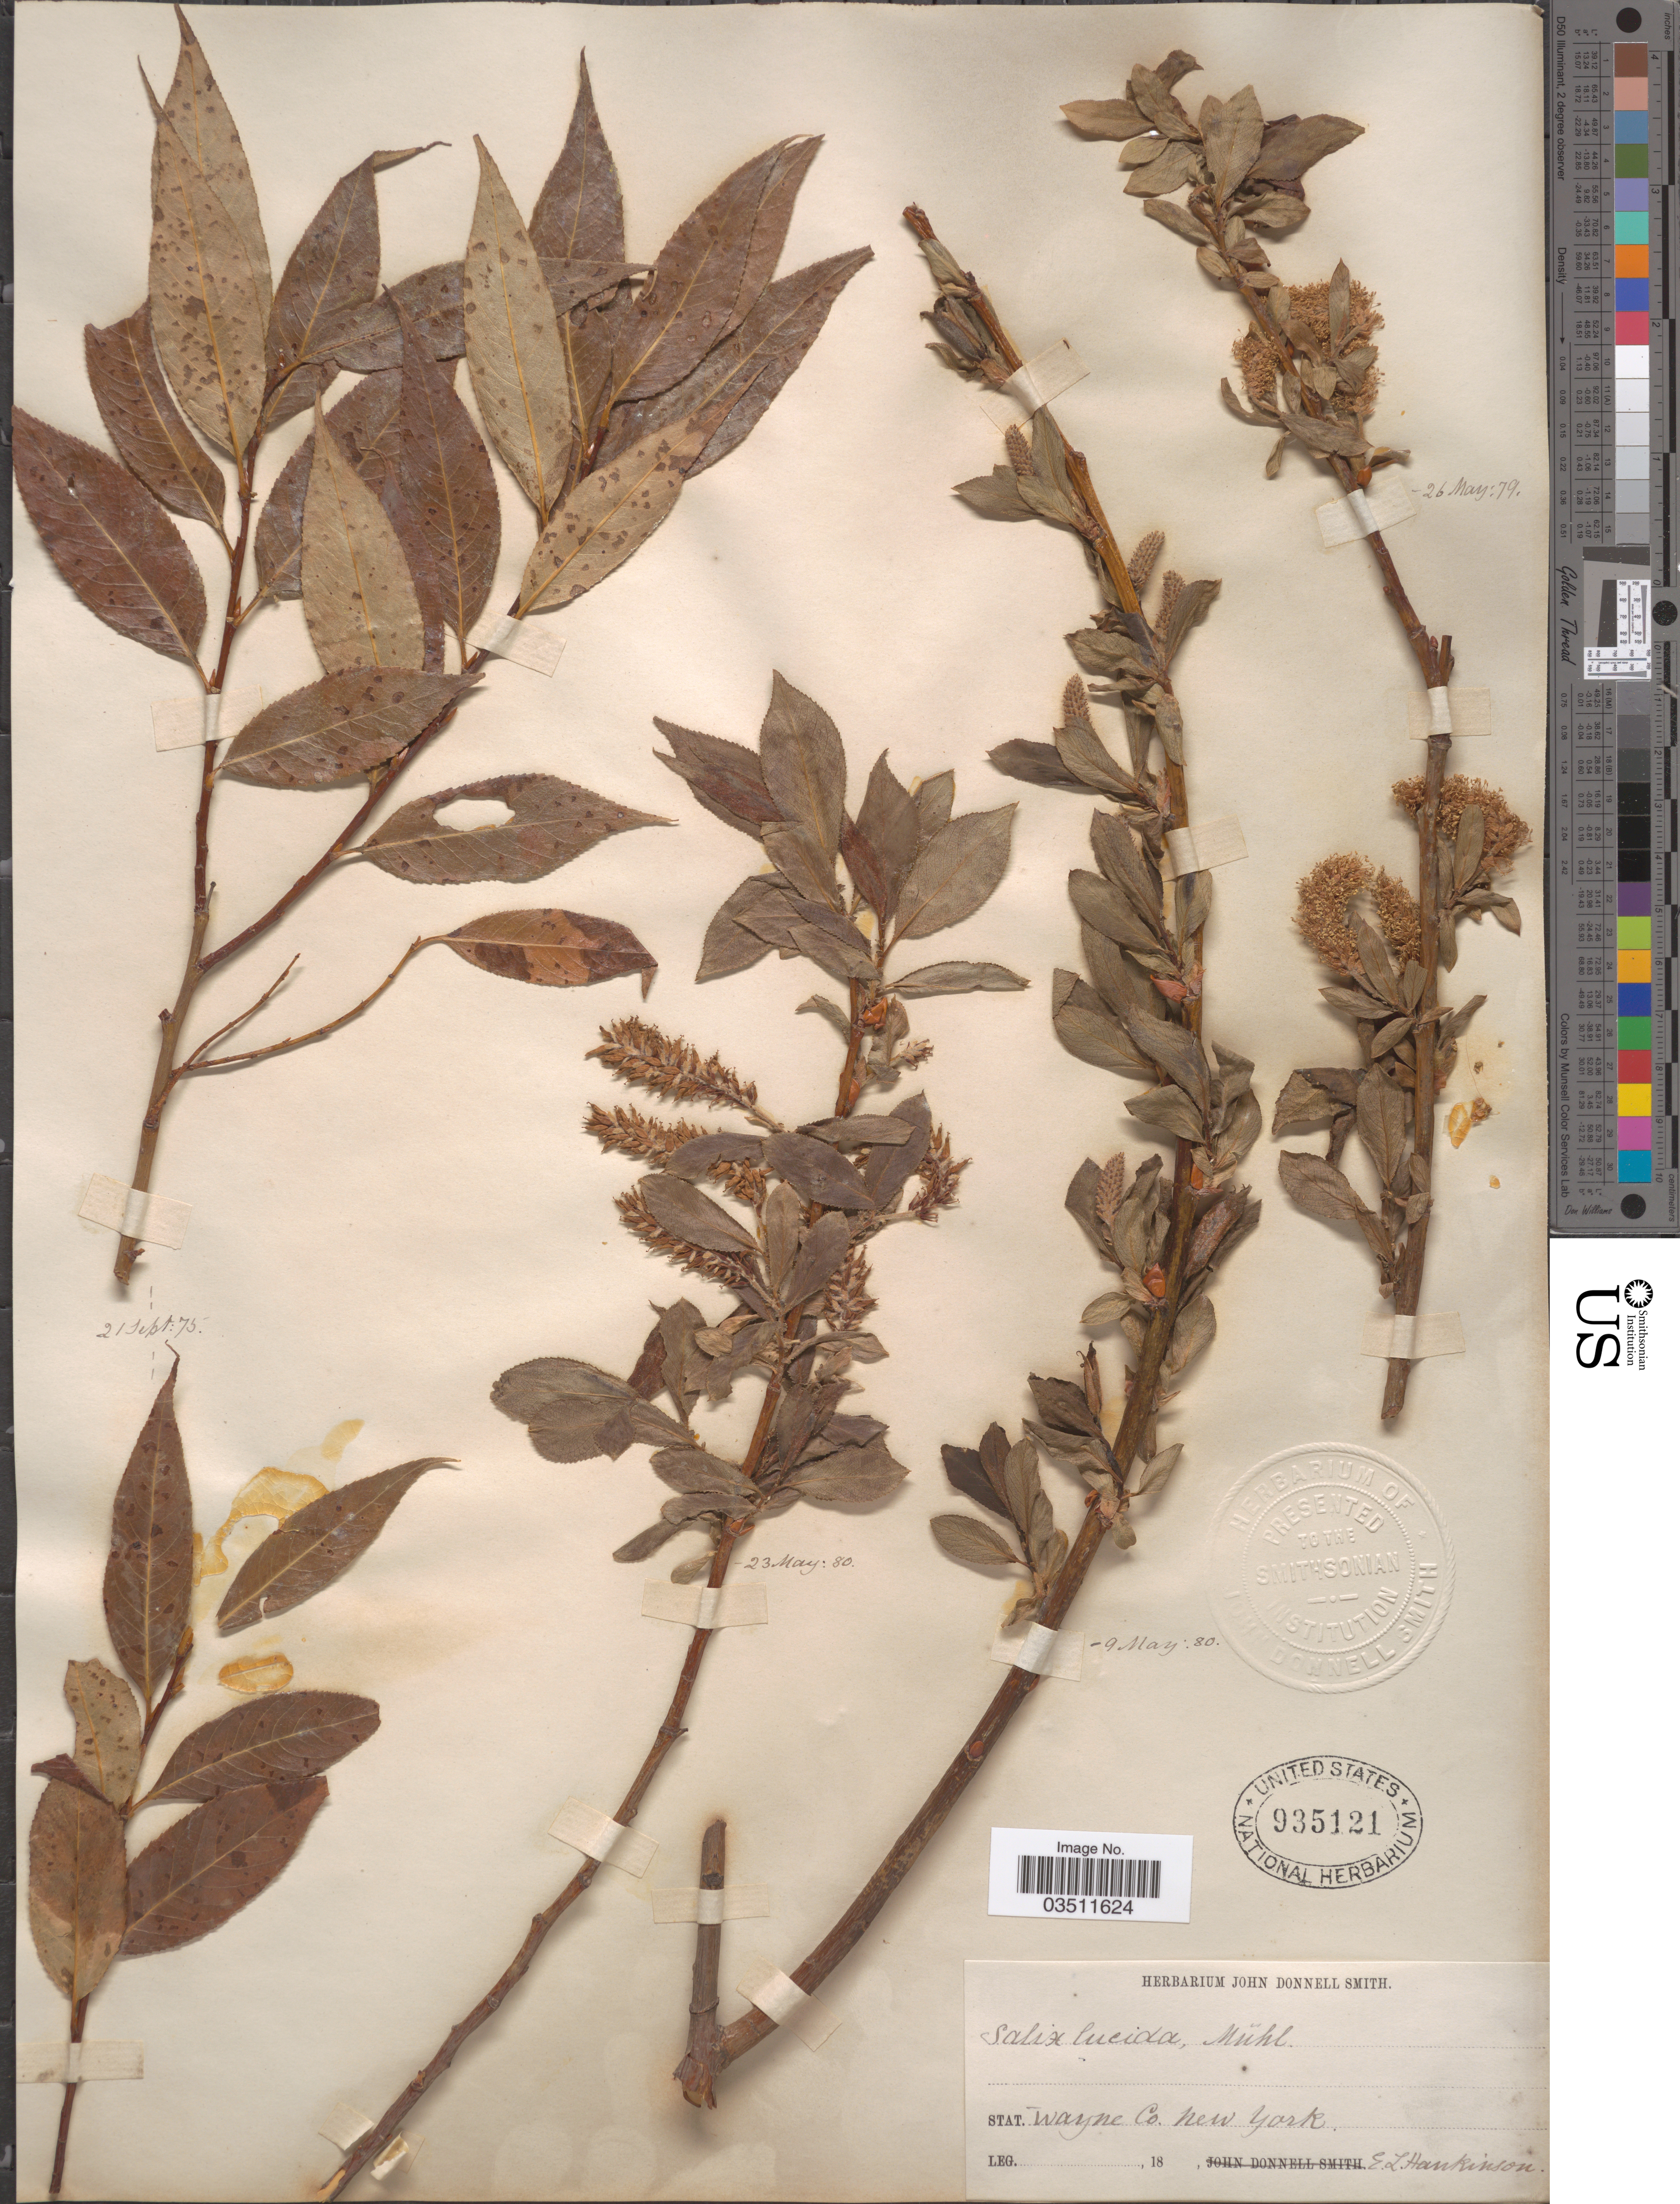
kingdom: Plantae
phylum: Tracheophyta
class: Magnoliopsida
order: Malpighiales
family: Salicaceae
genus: Salix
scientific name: Salix lucida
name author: Muhl.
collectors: E. Hankenson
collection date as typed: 18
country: United States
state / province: New York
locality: Stat. Wayne Co.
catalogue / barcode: US 935121